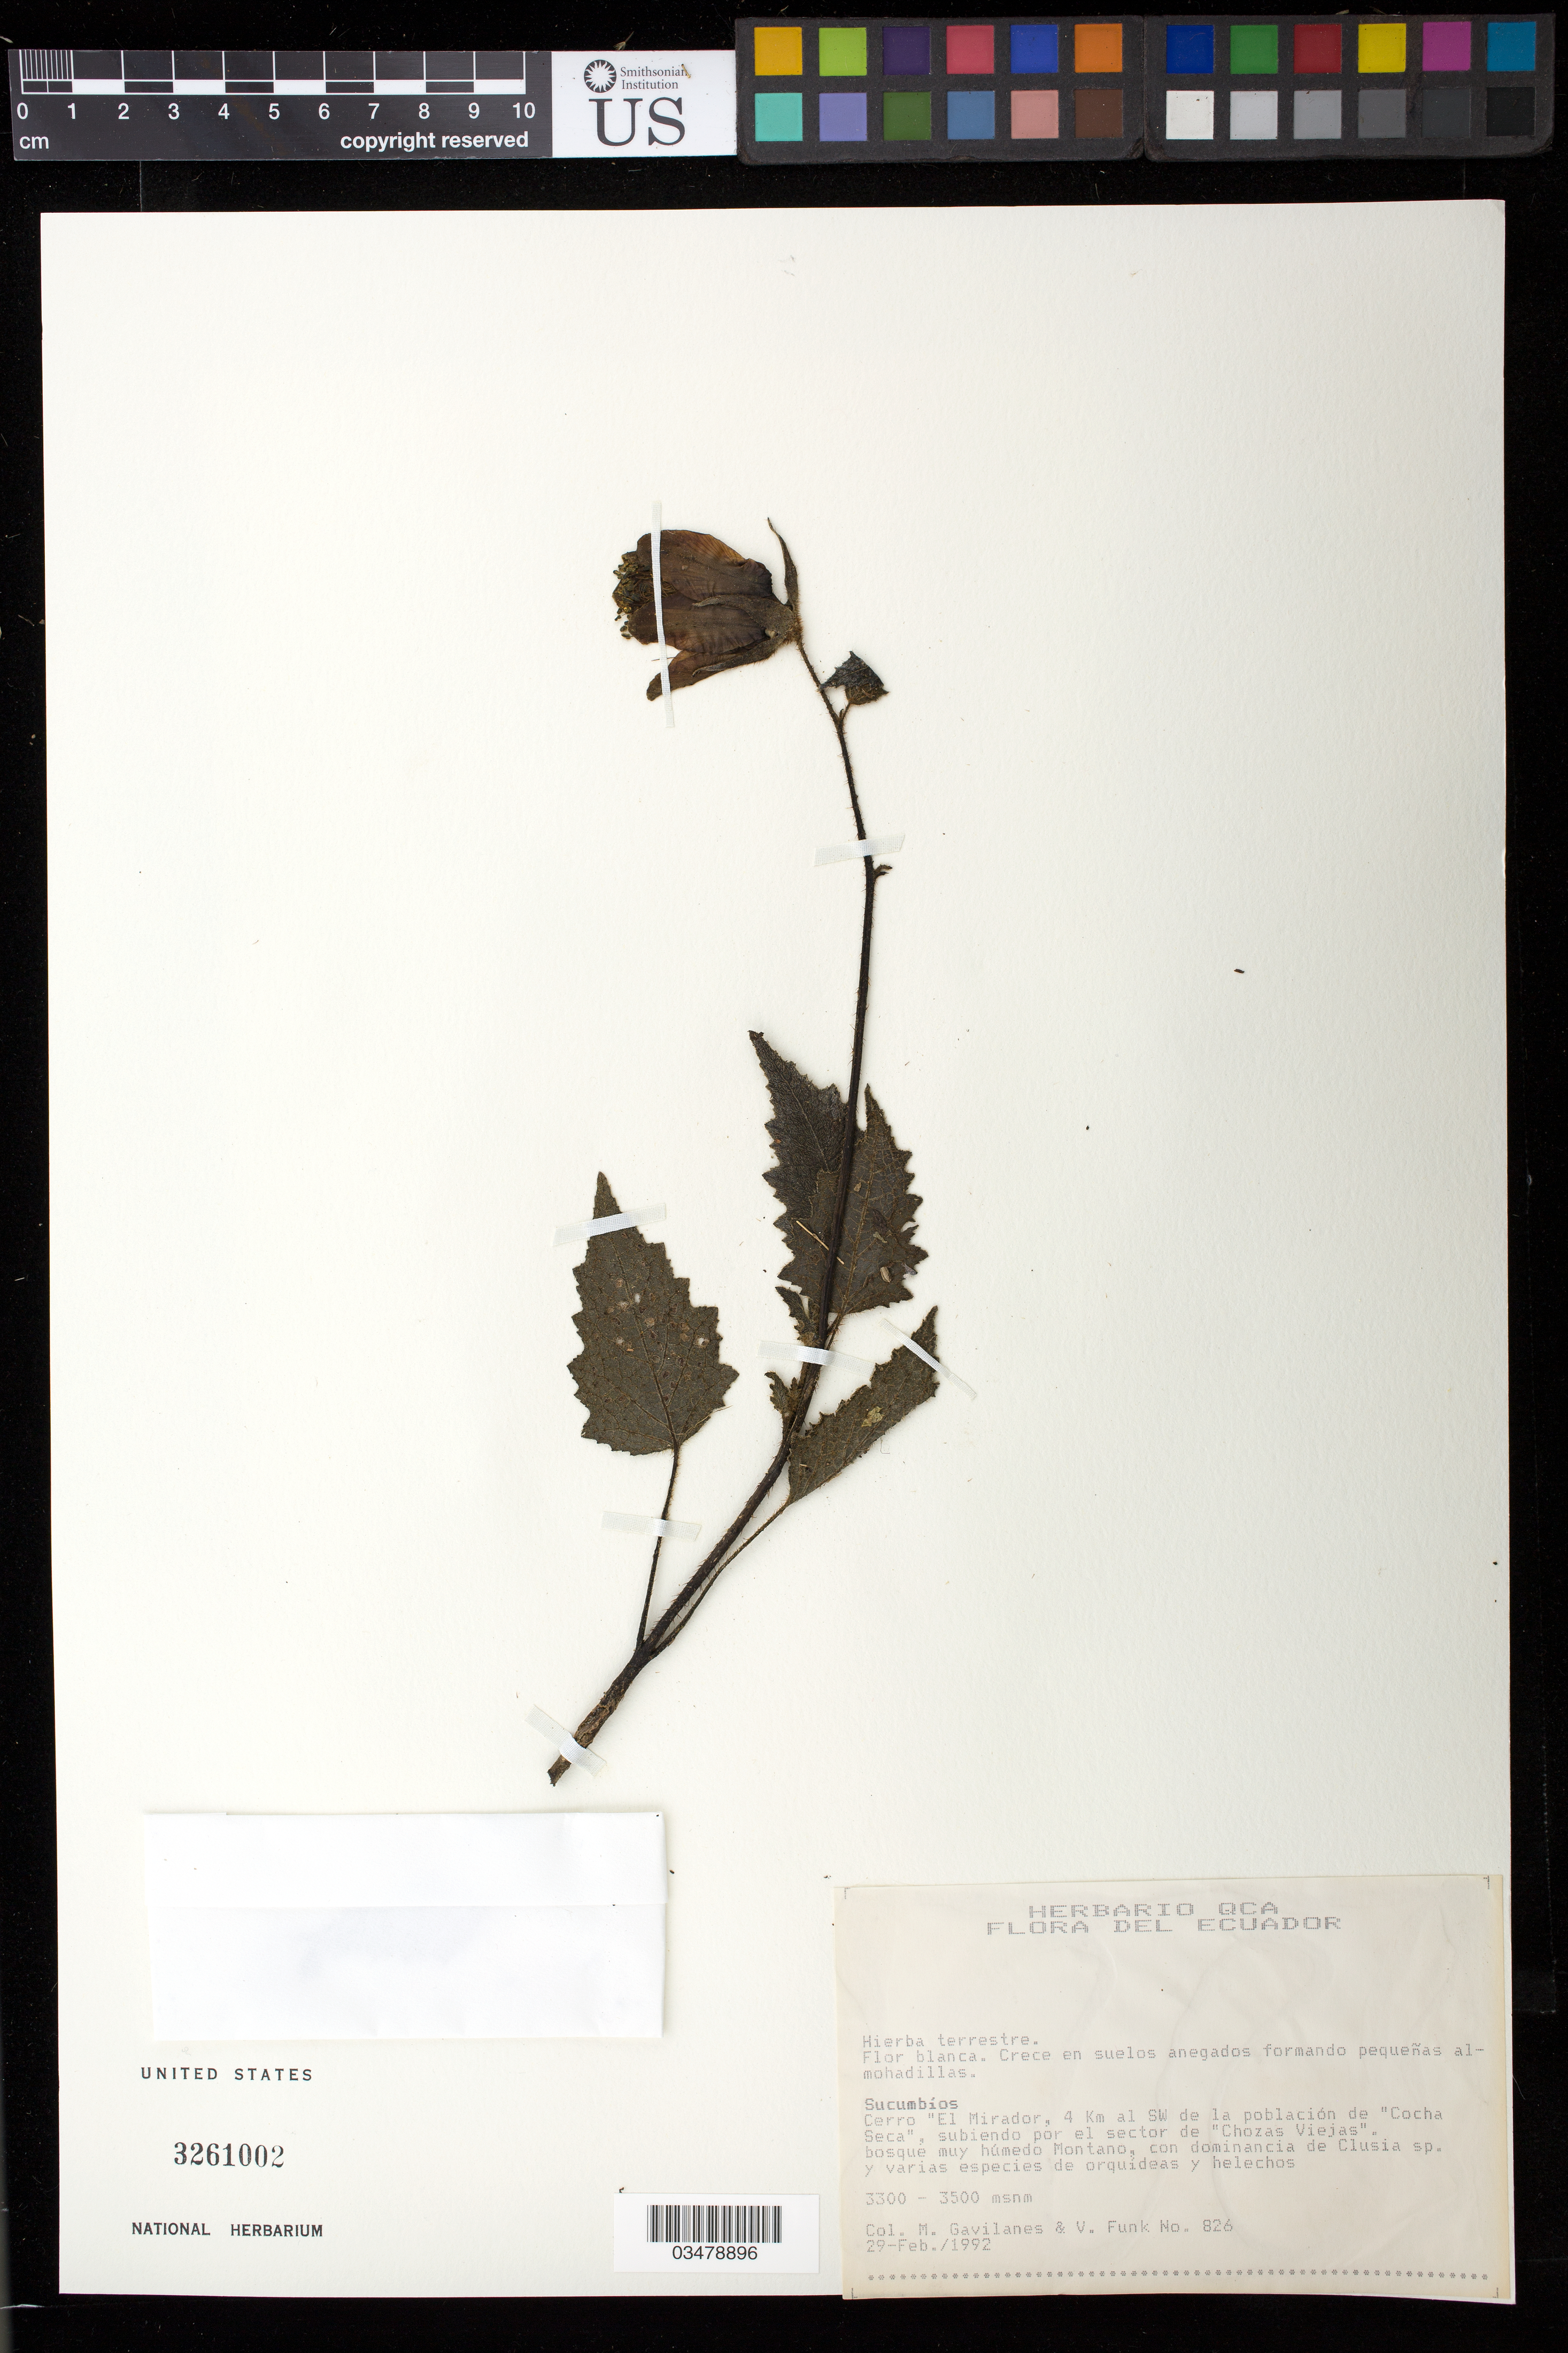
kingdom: Plantae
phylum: Tracheophyta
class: Magnoliopsida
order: Cornales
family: Loasaceae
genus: Nasa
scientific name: Nasa grandiflora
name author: (Desr.) Weigend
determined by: Strong, Mark T., (BOT), Smithsonian Institution - National Museum of Natural History (UNITED STATES)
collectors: A. Freire-Fierro & J. L. Luteyn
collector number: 826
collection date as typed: Transcribed d/m/y: 30/4/92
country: Ecuador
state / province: Tungurahua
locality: Carretero Banos-Puyo, colecciones en km 11.3 - 18, borde de carretero.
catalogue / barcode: US 3261002